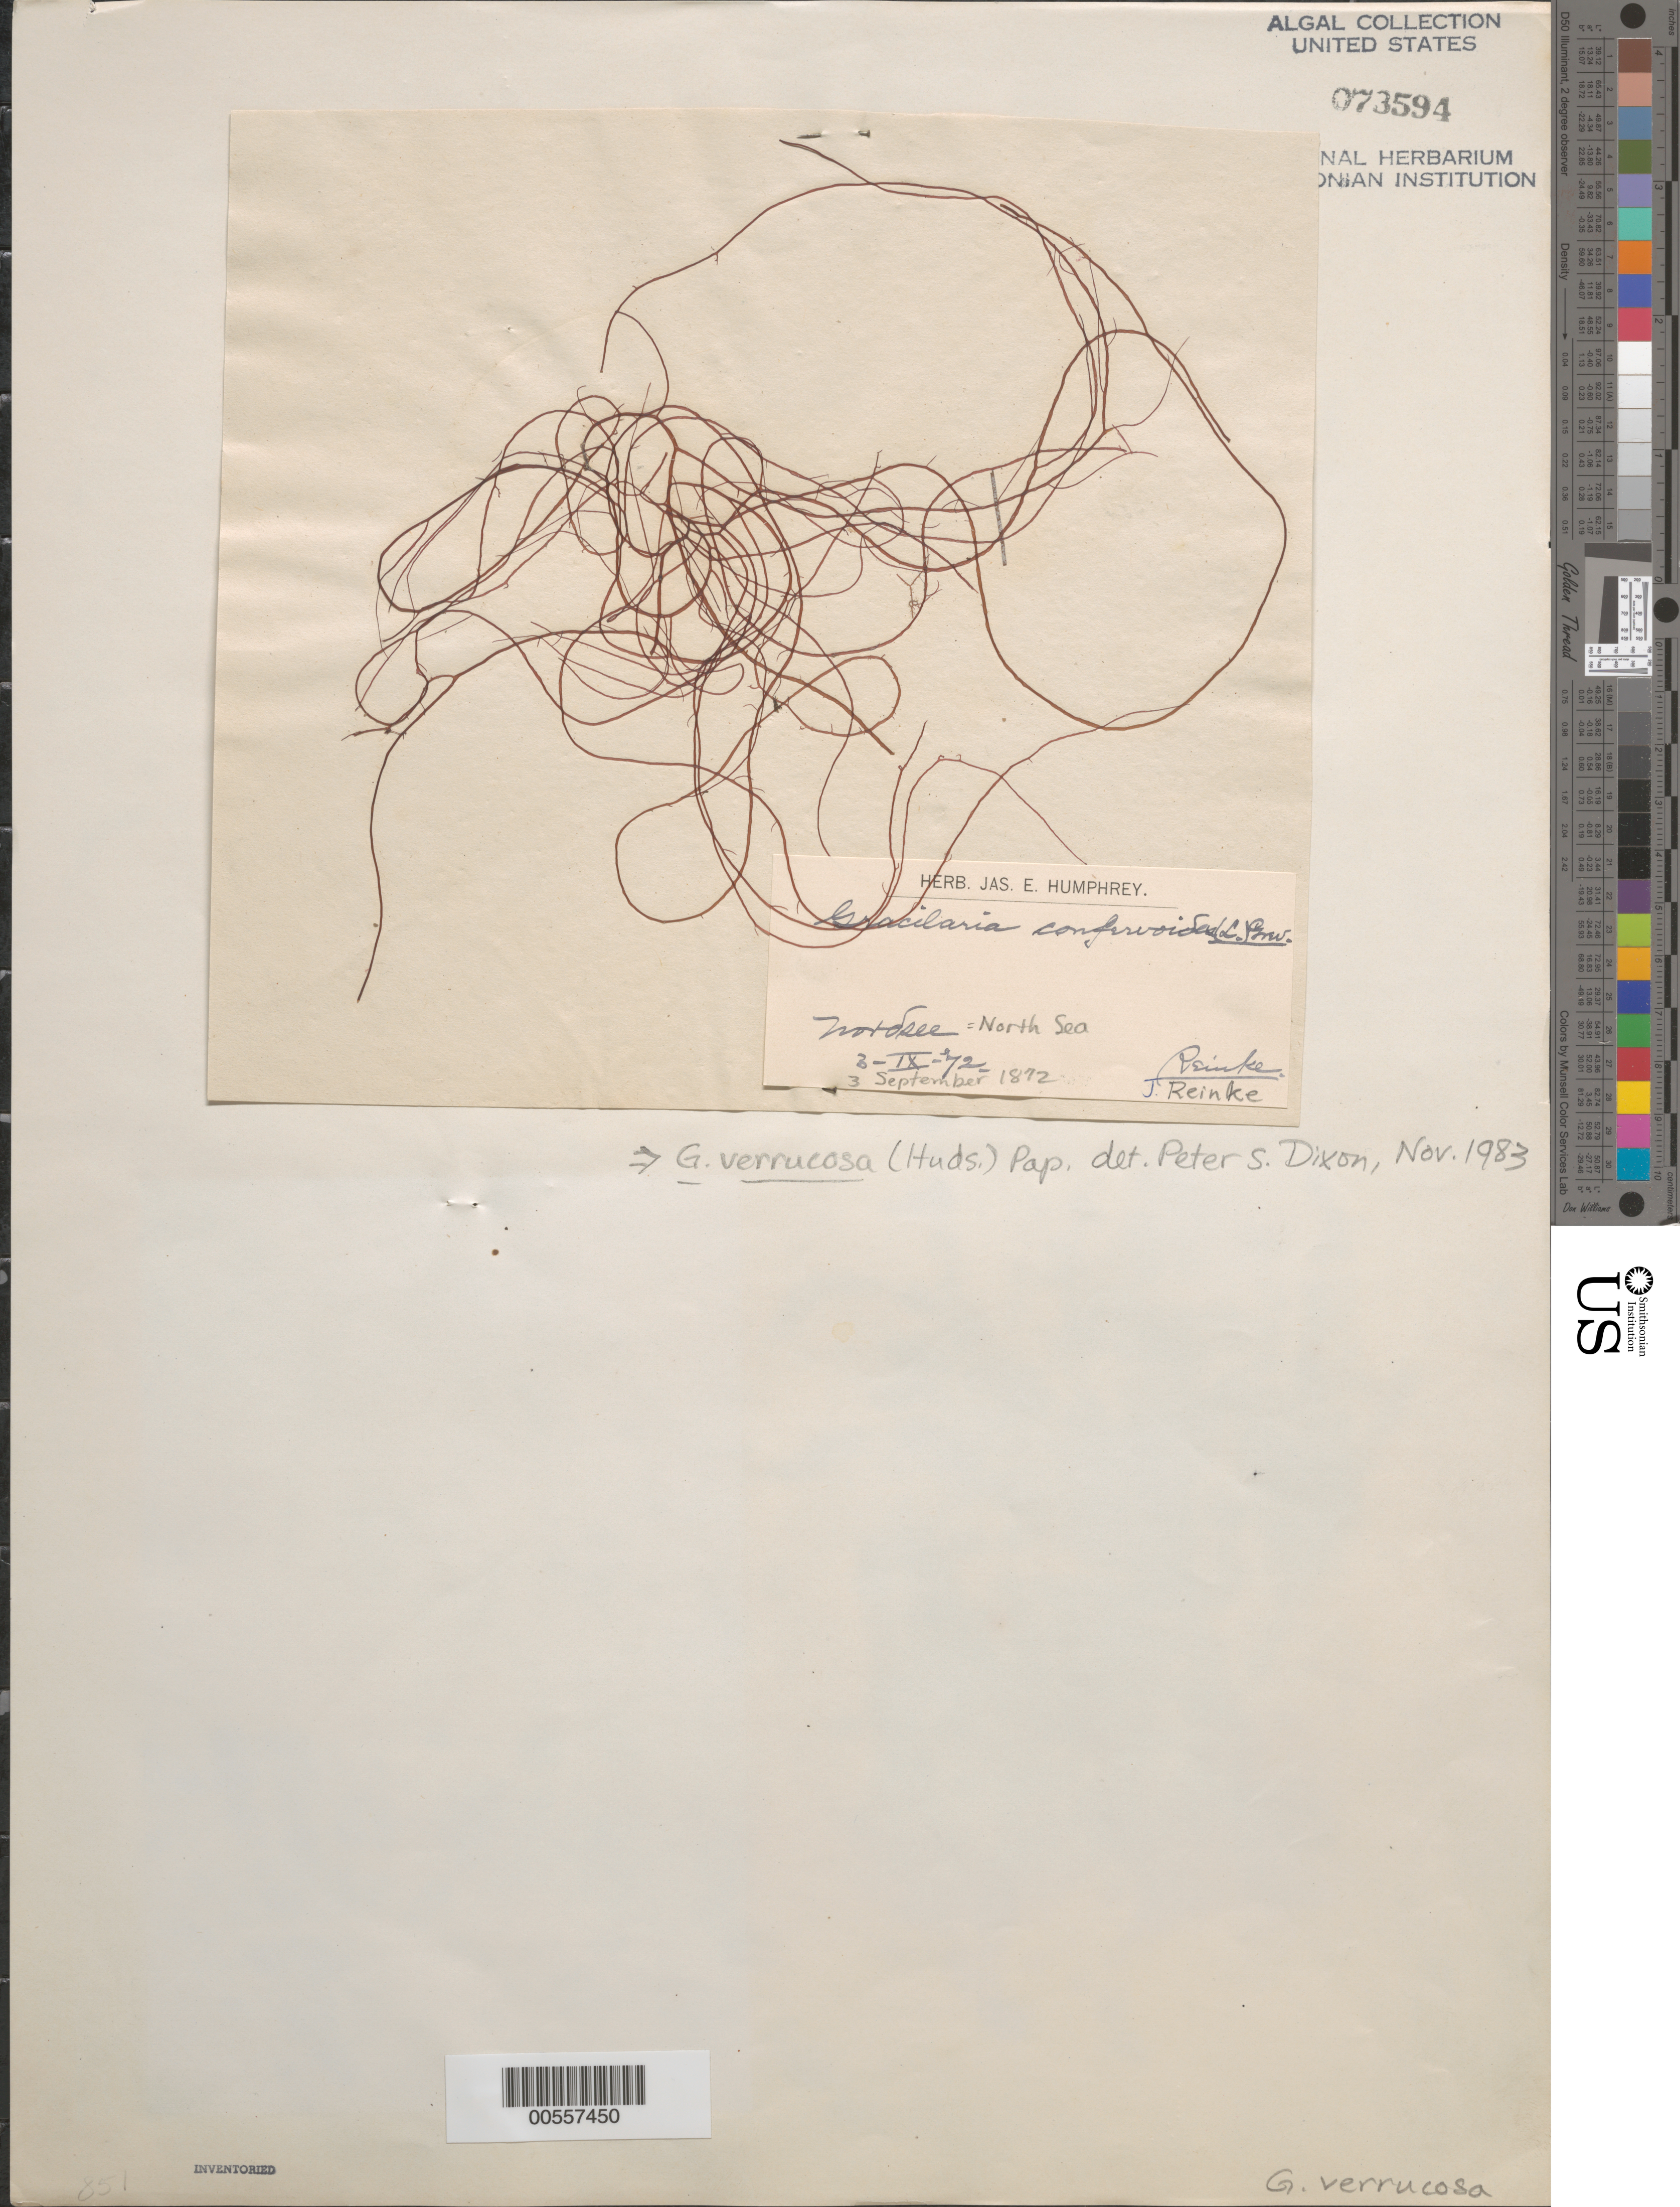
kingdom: Plantae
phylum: Rhodophyta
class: Florideophyceae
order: Gracilariales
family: Gracilariaceae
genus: Gracilariopsis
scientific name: Gracilariopsis longissima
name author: (S.G. Gmel.) Steentoft et al.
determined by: Algae name updating Project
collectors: J. Reinke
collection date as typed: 03 Sep 1872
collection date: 1872-09-03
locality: North sea (nordsee)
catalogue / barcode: US 73594